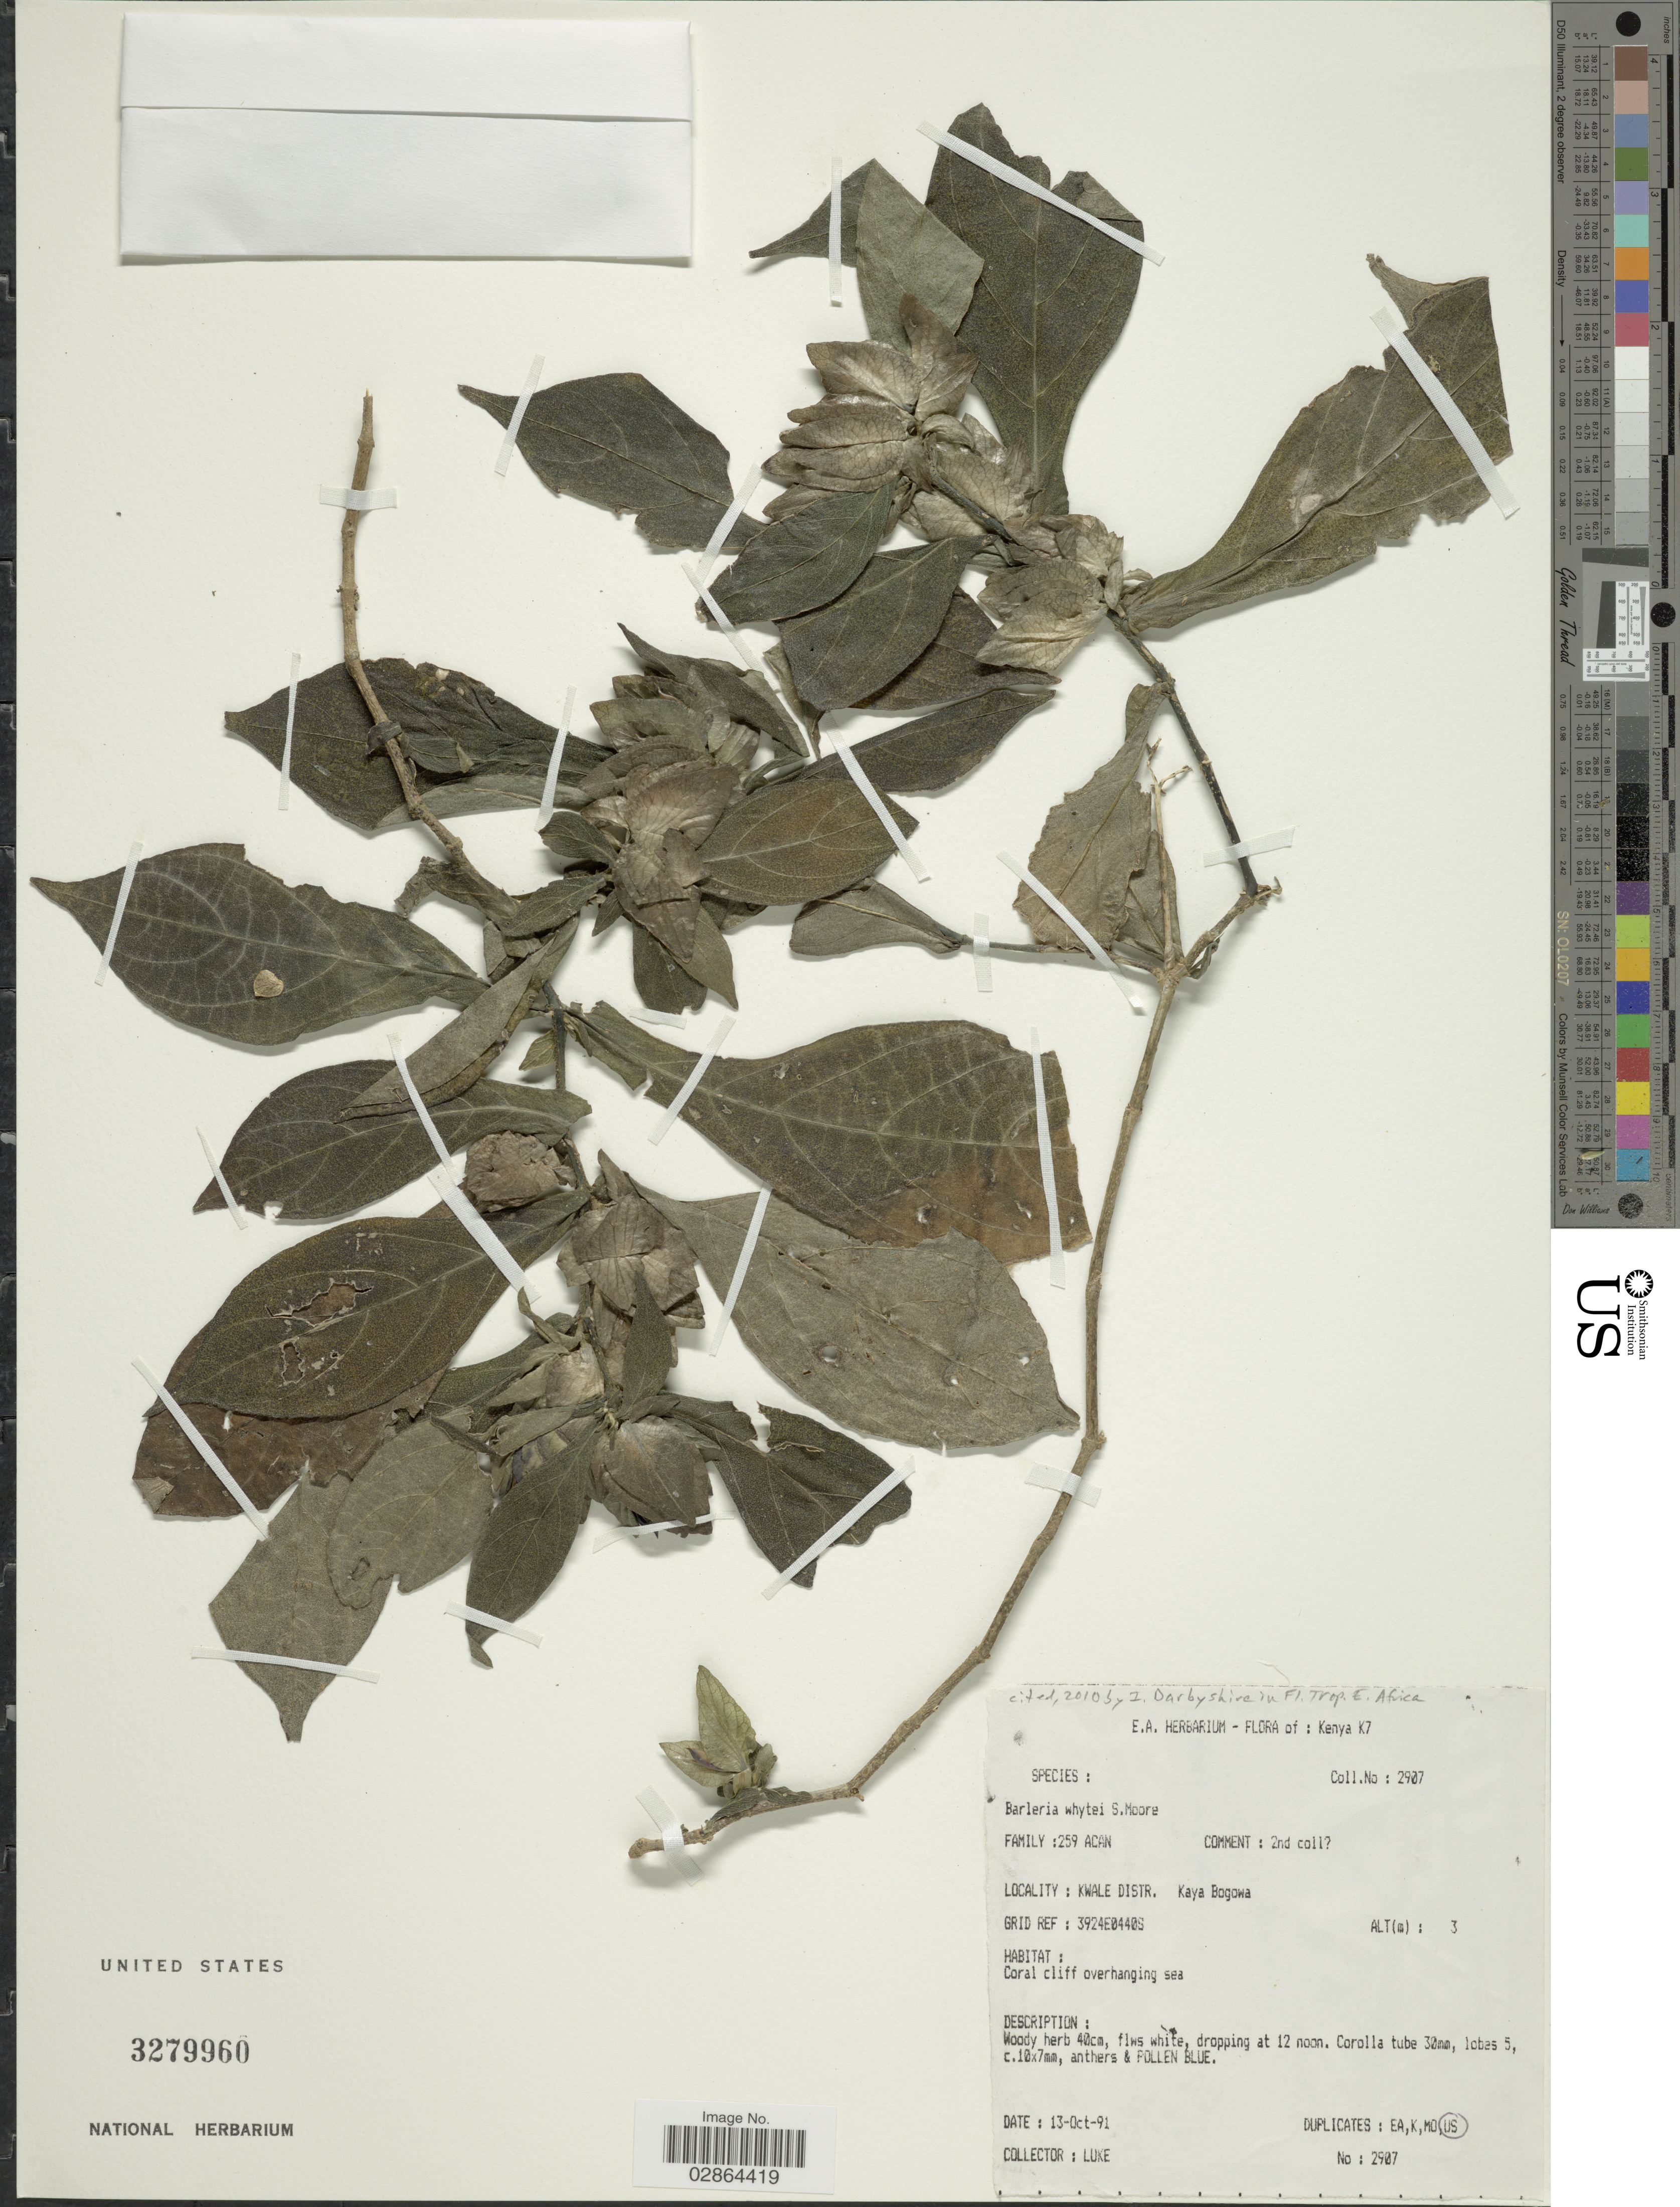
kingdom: Plantae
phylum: Tracheophyta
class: Magnoliopsida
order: Lamiales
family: Acanthaceae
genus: Barleria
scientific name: Barleria whytei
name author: S. Moore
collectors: -. Luke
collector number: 2907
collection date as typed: Transcribed d/m/y: 13/10/91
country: Kenya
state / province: Kwale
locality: K7. Kwale Distr. Kaya Bogowa.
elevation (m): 3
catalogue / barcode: US 3279960